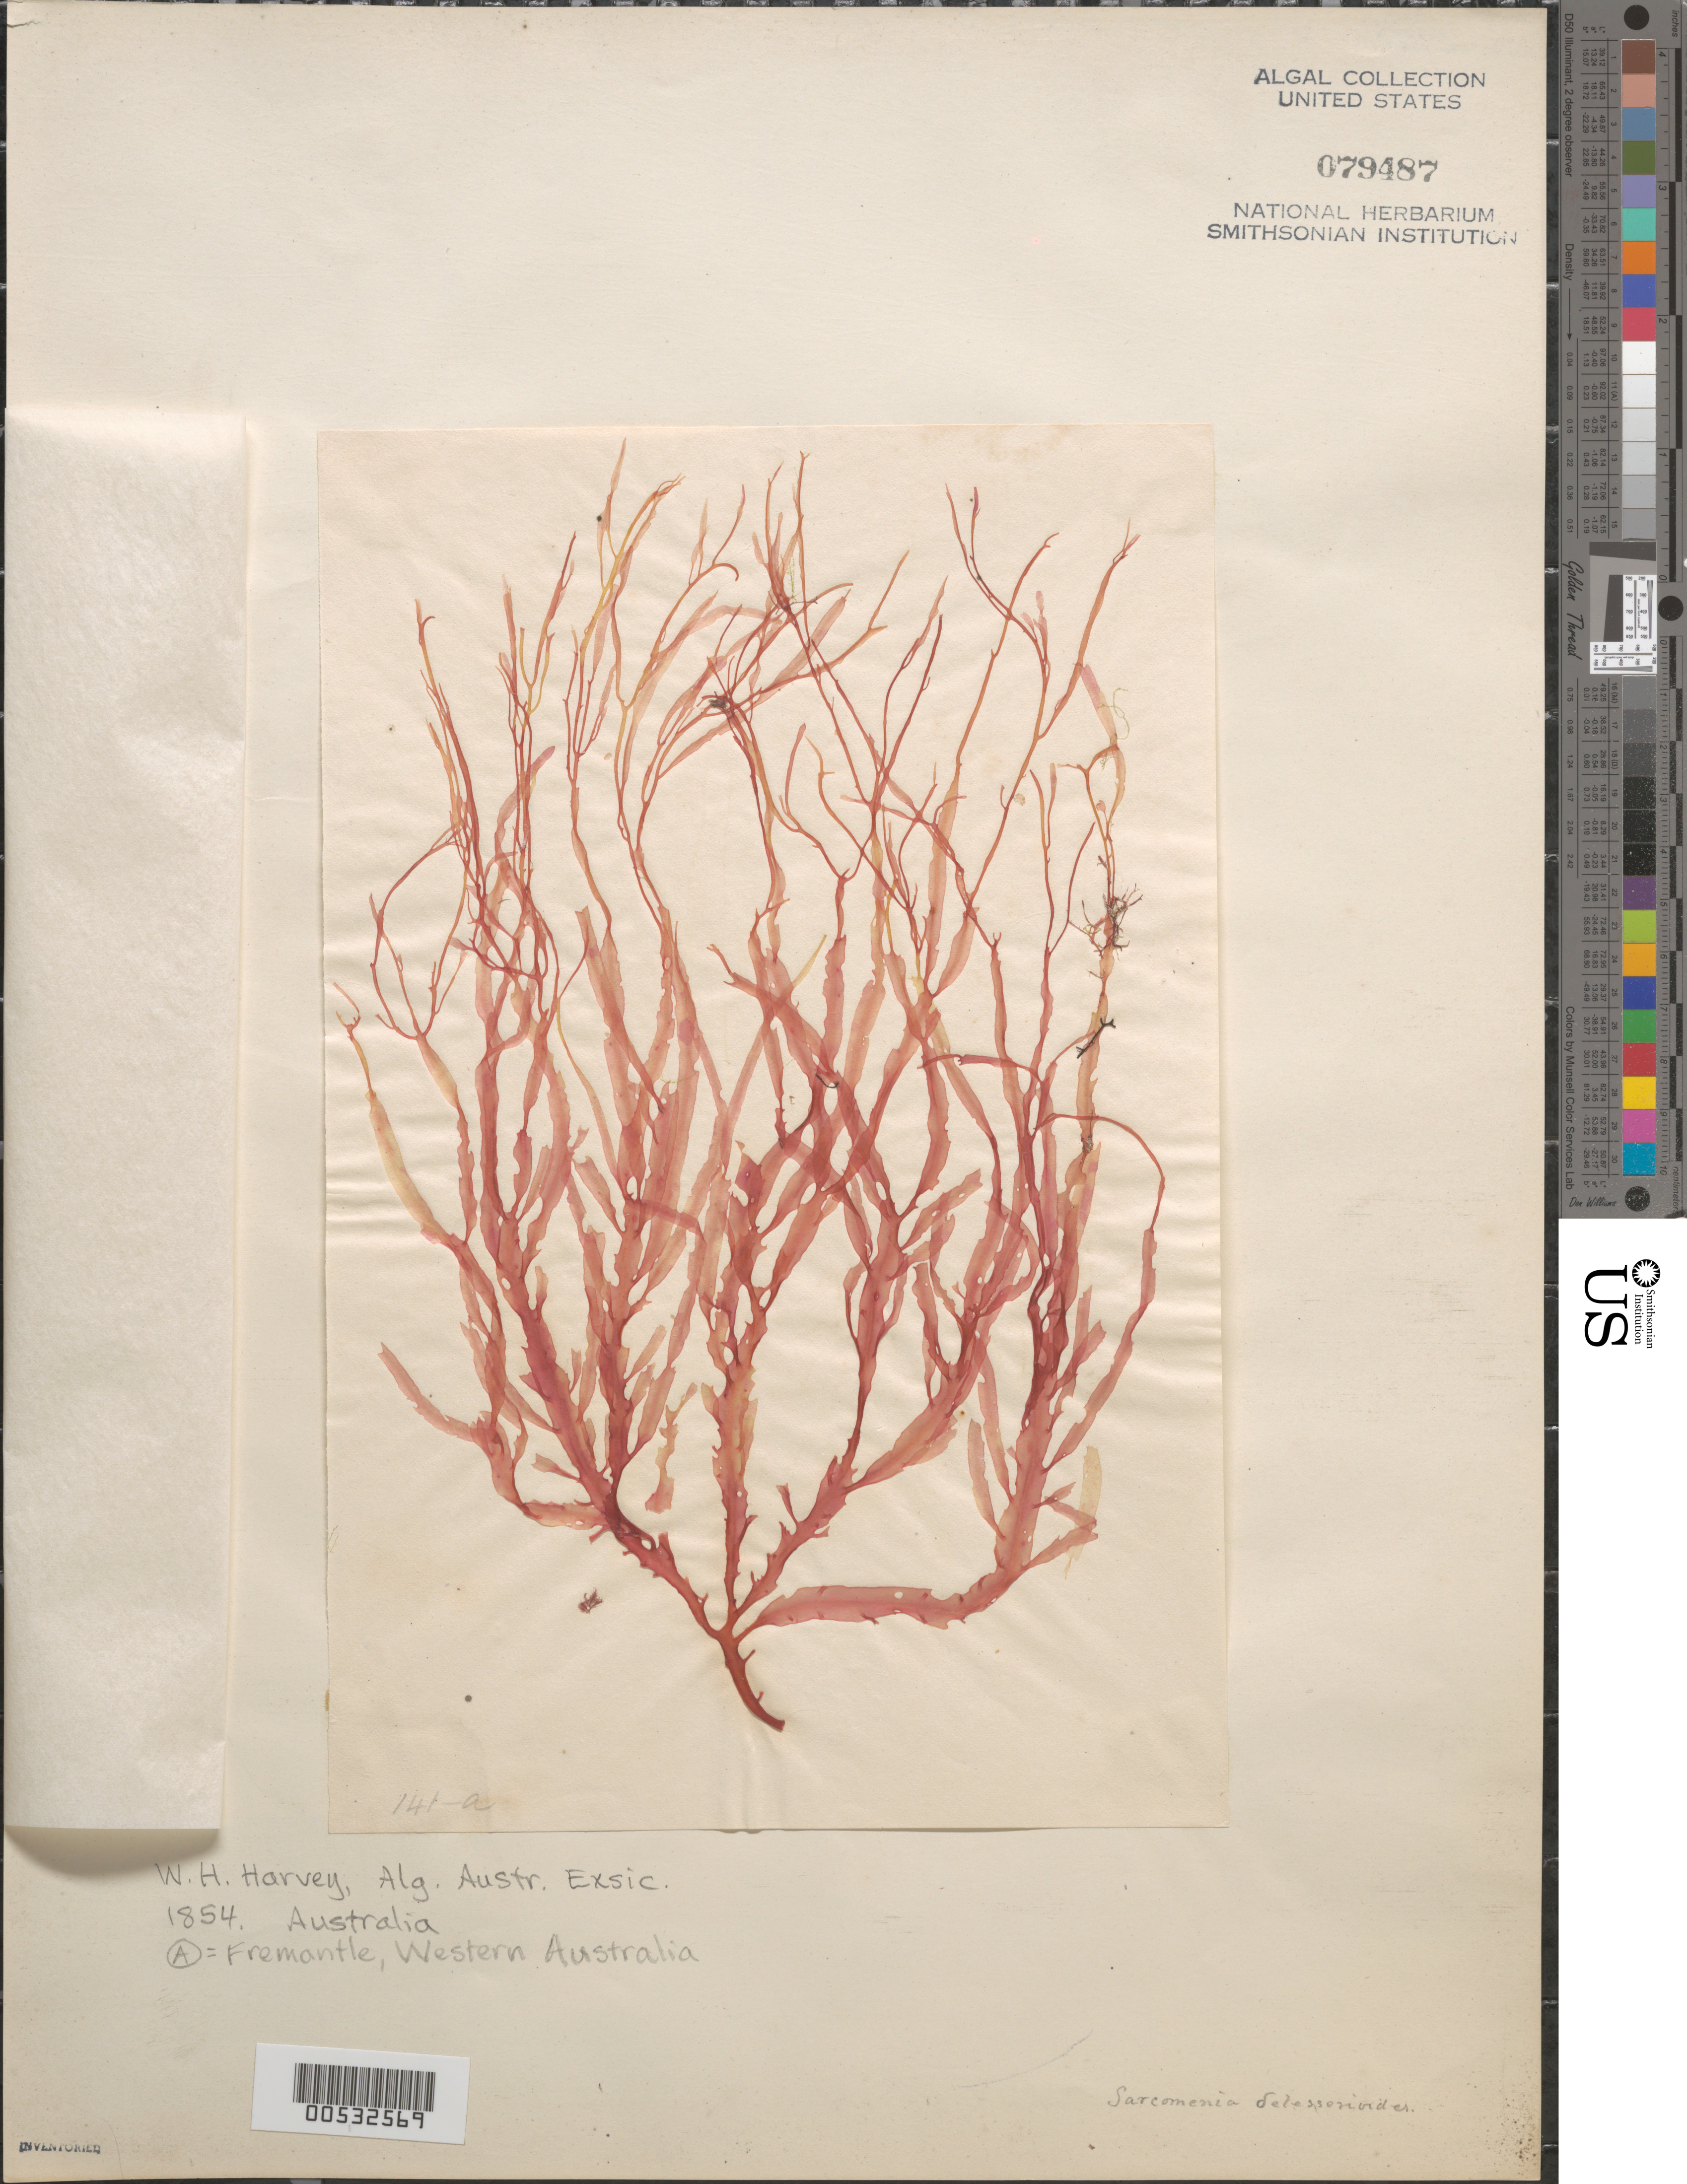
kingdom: Plantae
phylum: Rhodophyta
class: Florideophyceae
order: Ceramiales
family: Sarcomeniaceae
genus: Sarcomenia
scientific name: Sarcomenia delesserioides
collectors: W. Harvey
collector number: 141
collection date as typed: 1854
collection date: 1854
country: Australia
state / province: Western Australia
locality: Fremantle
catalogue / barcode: US 79487